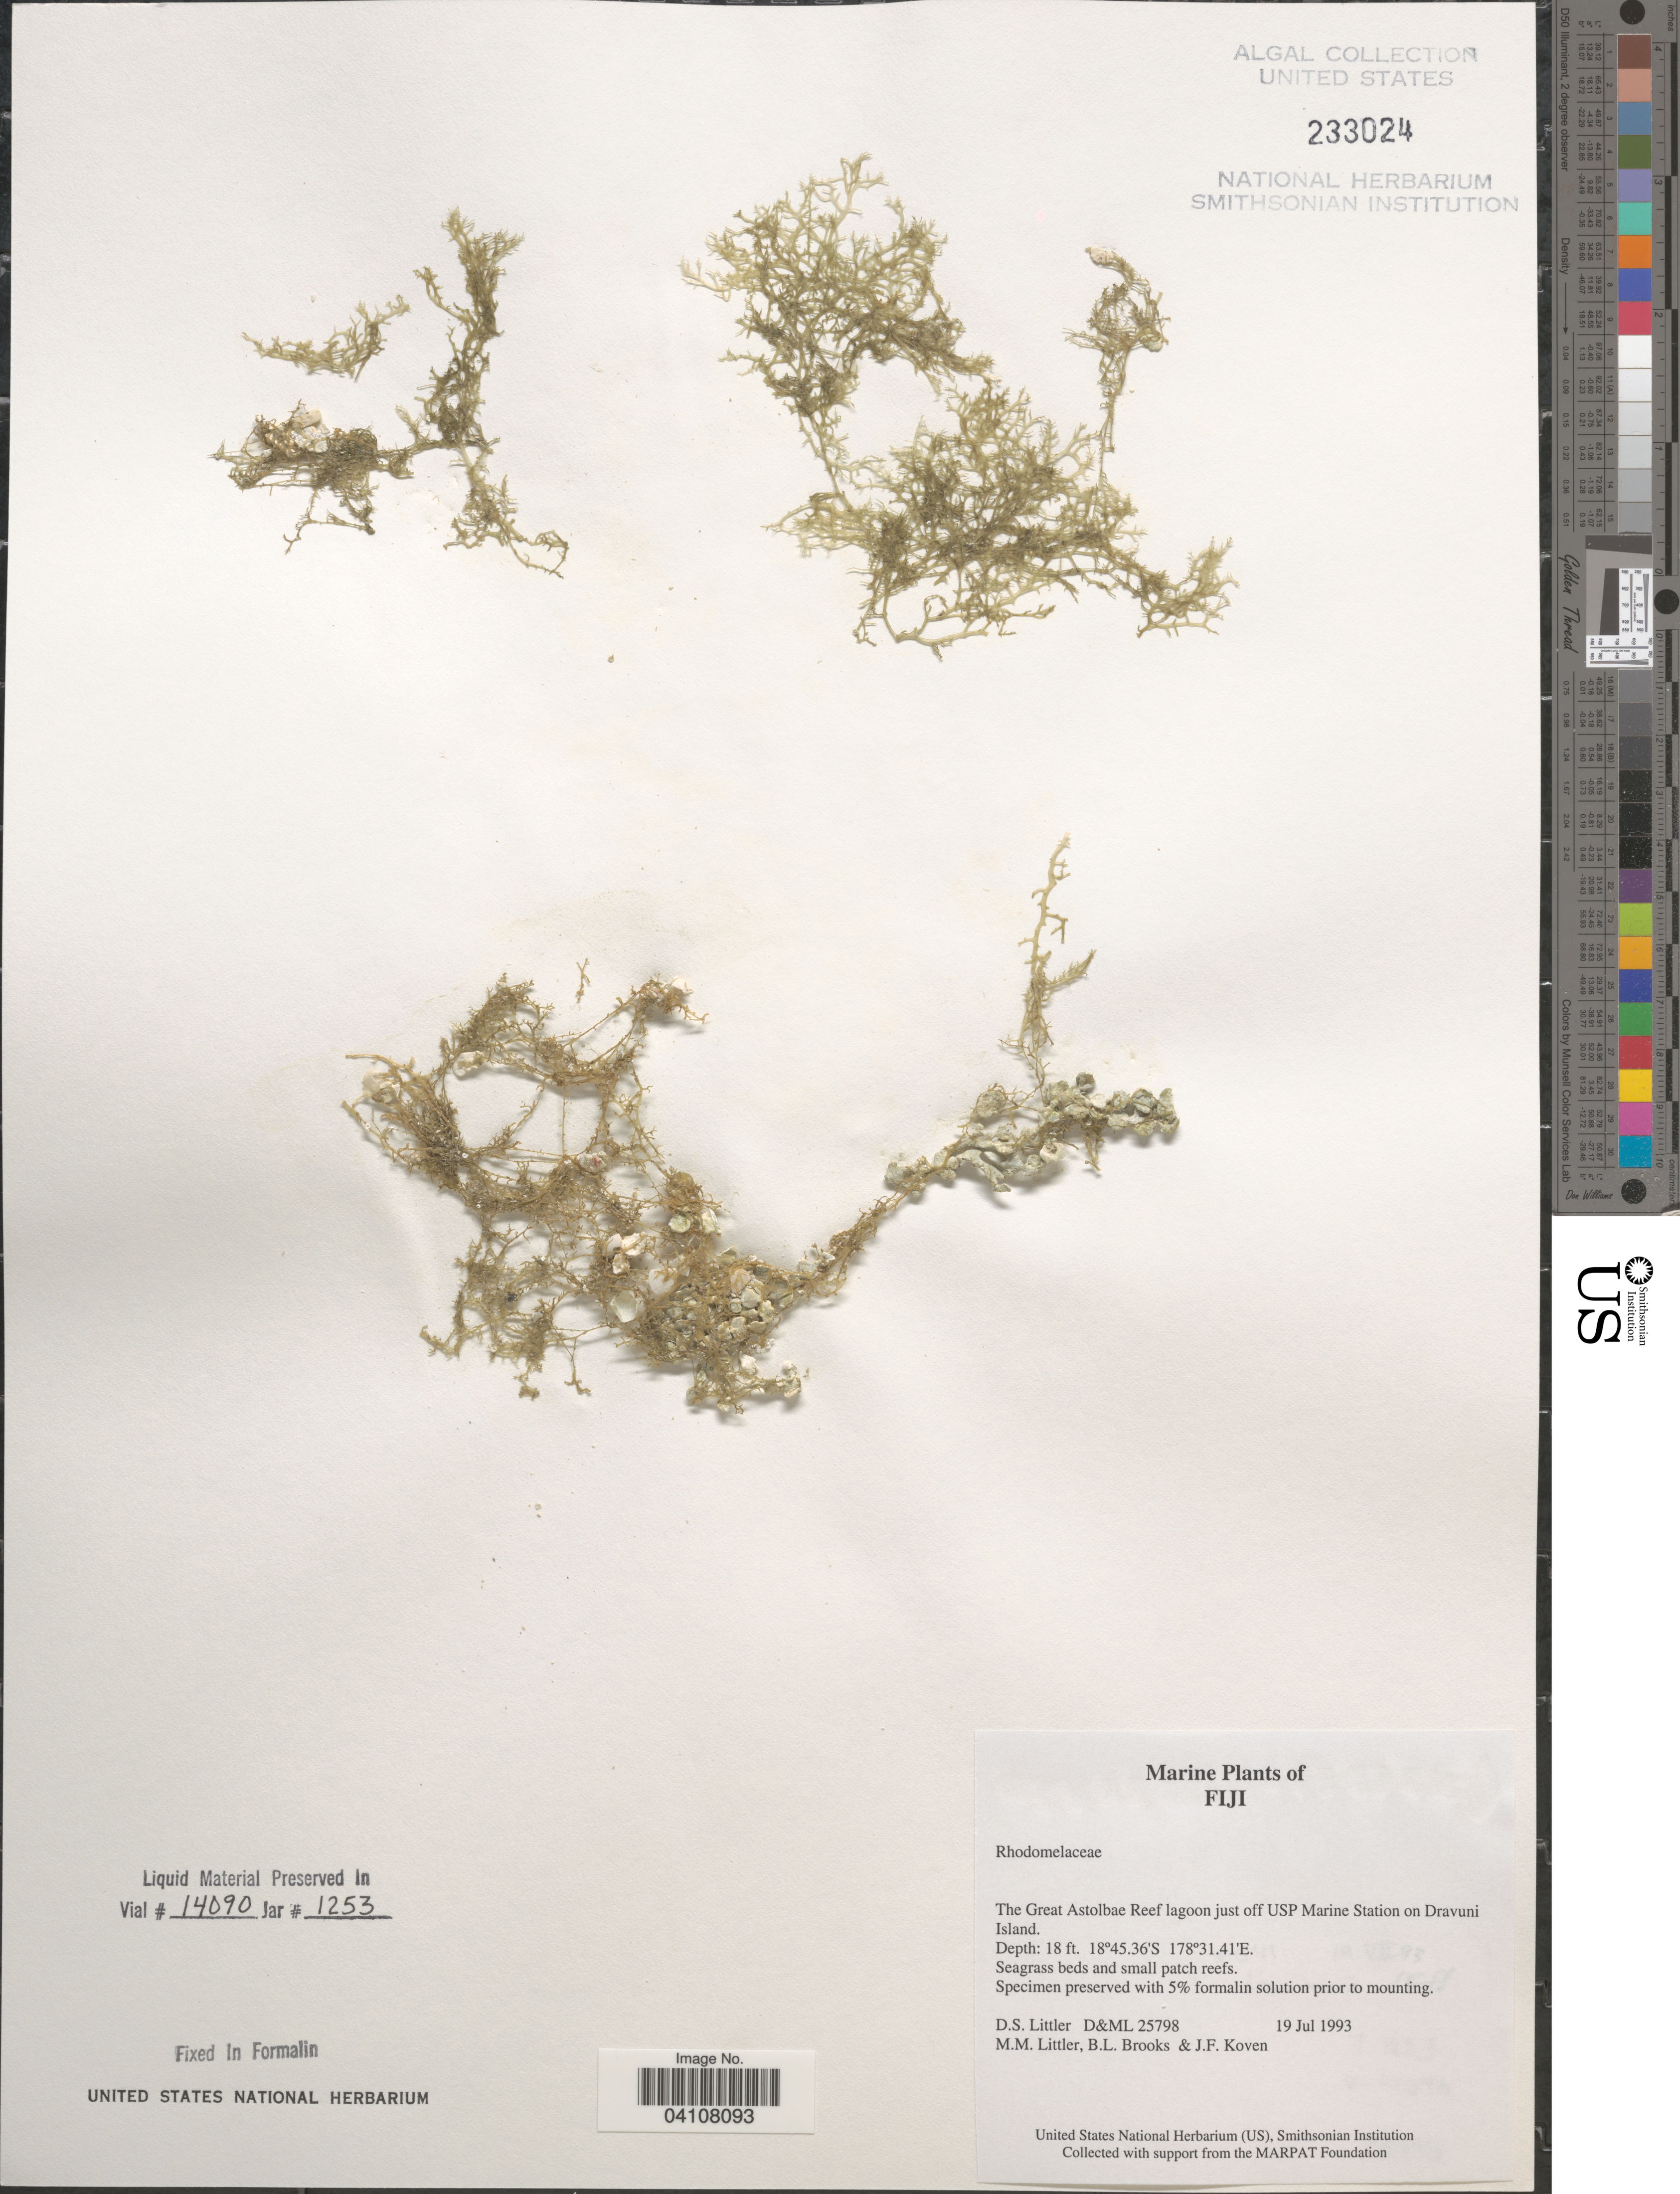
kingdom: Plantae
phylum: Rhodophyta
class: Florideophyceae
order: Ceramiales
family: Rhodomelaceae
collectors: D. S. Littler, B. Brooks & J. Koven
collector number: D&ML25798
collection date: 1993-07-19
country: Fiji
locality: The Great Astolbae Reef lagoon just off USP Marine Station on Dravuni Island.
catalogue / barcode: US 233024